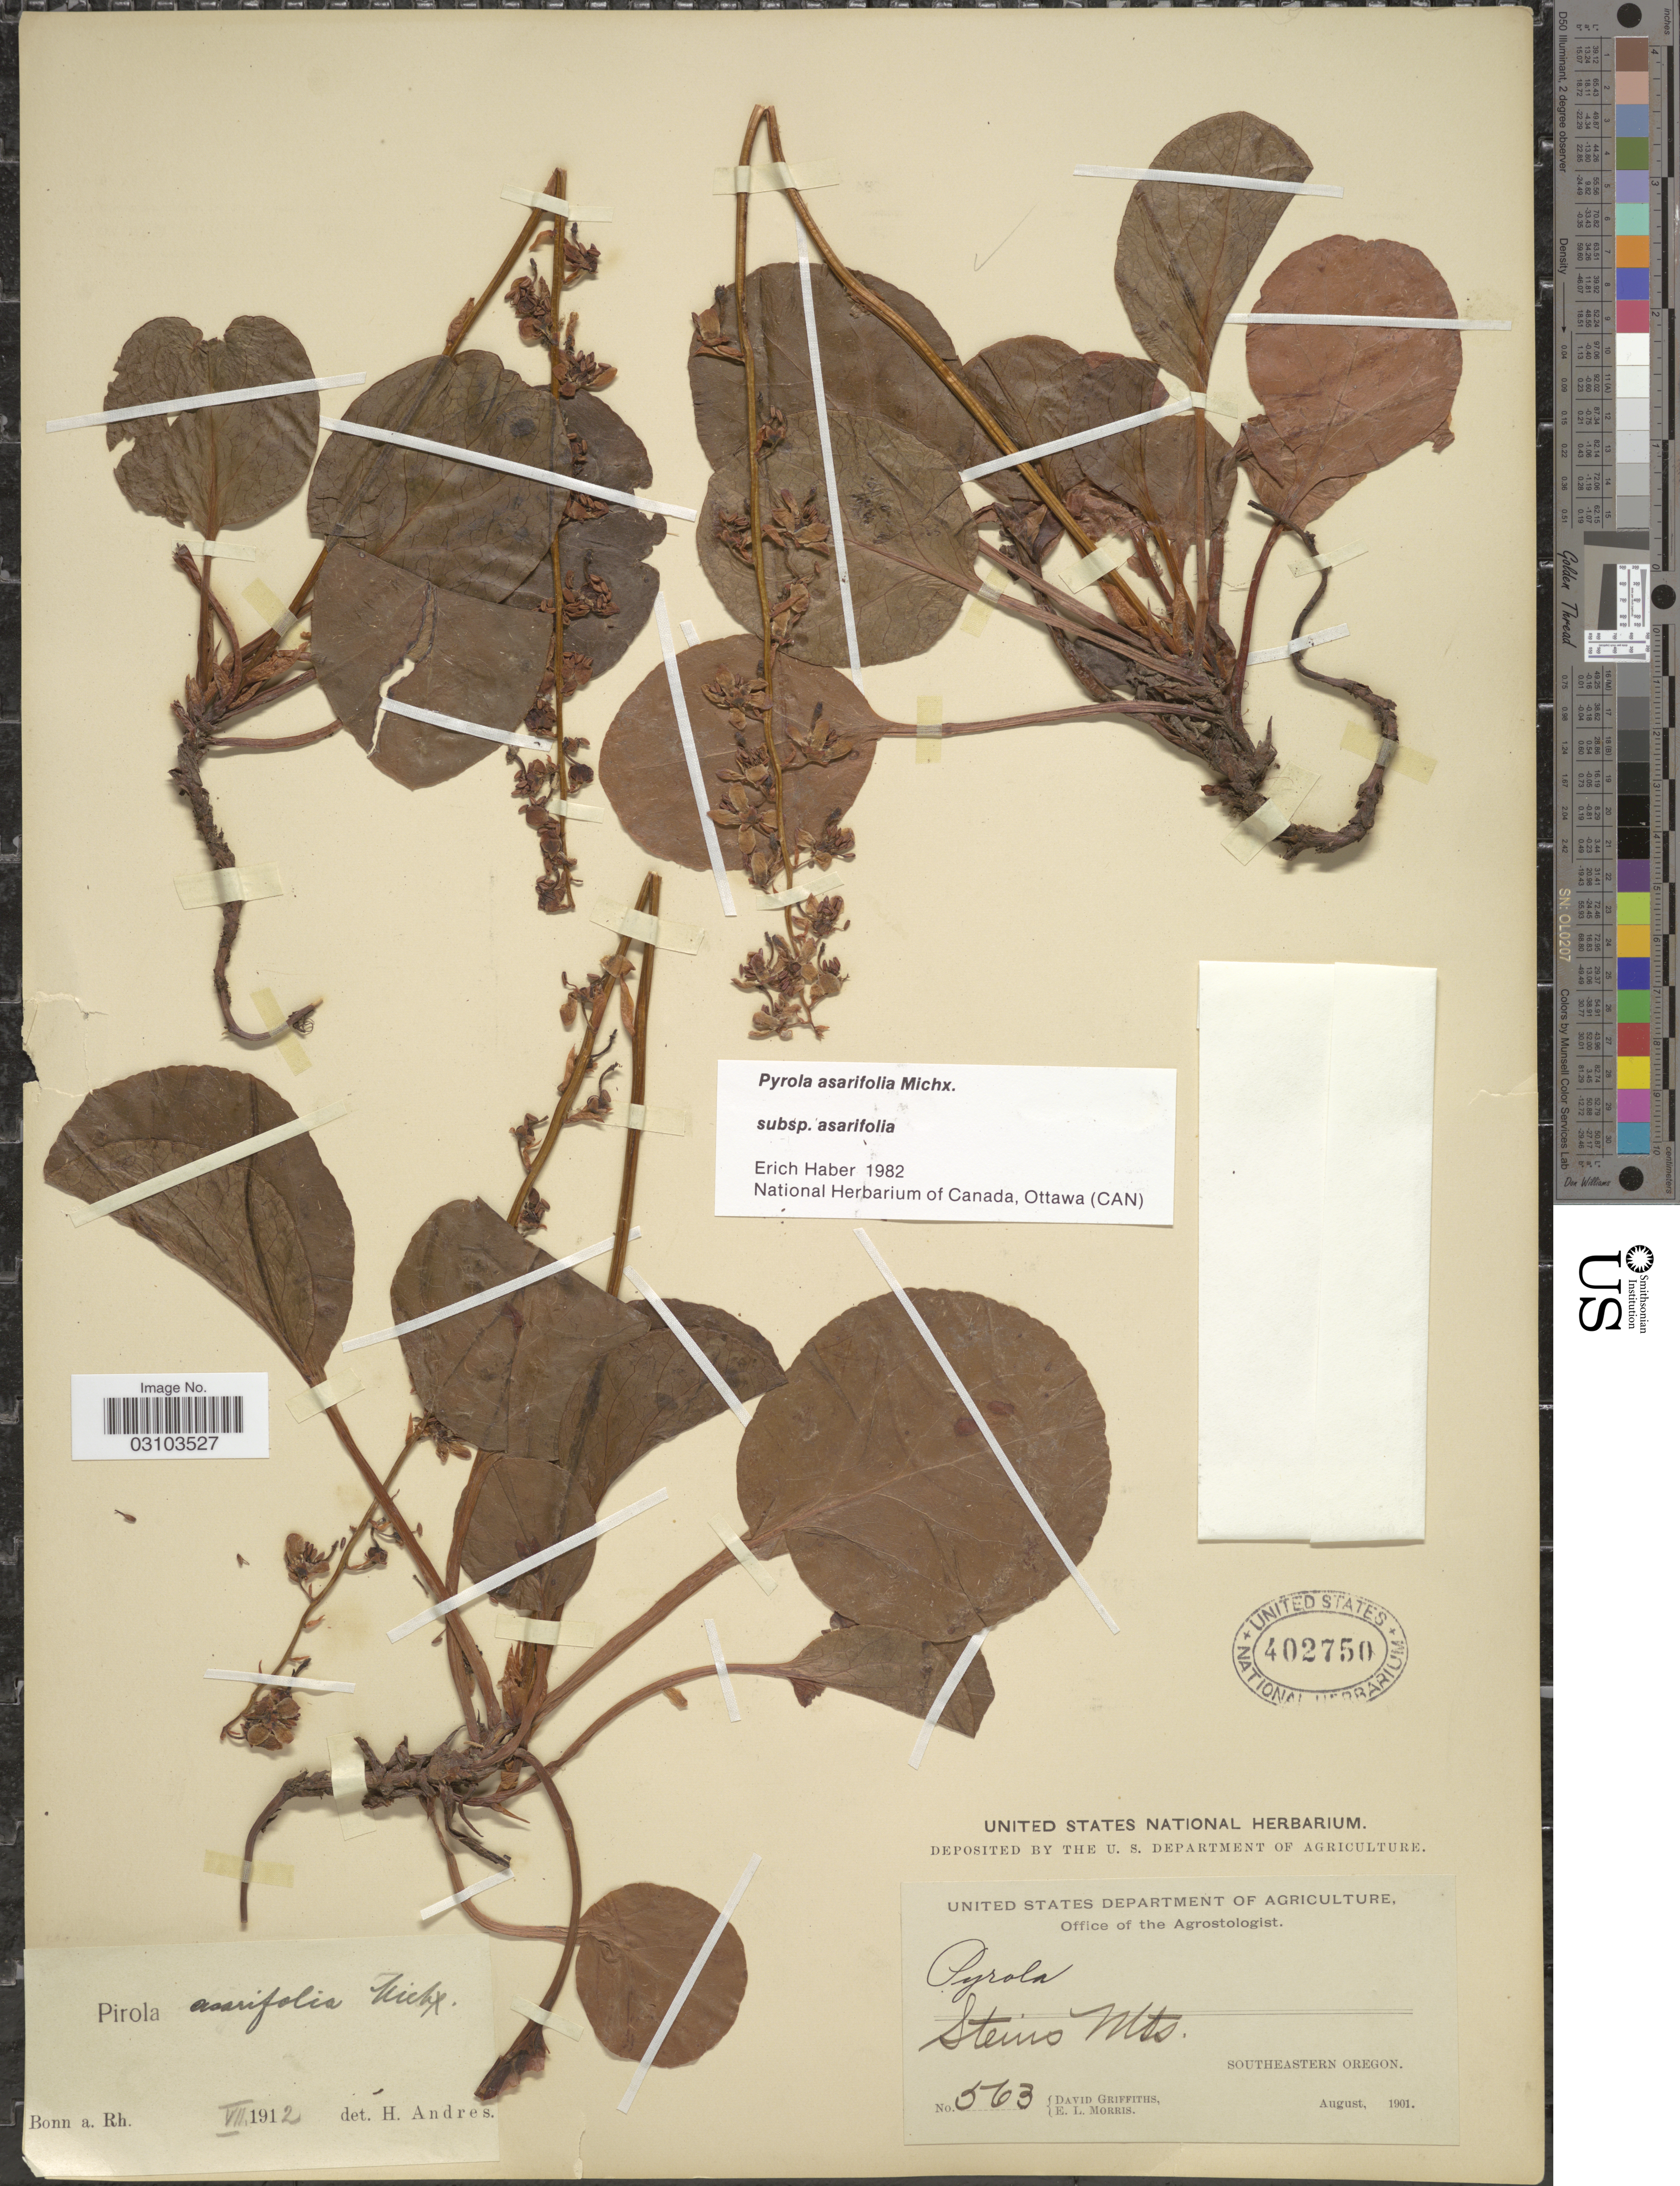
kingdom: Plantae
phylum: Tracheophyta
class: Magnoliopsida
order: Ericales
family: Ericaceae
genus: Pyrola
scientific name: Pyrola asarifolia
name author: Michx.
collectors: D. Griffiths & E. Morris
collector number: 563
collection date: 1901-08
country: United States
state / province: Oregon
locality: Steins [Steens] Mts., Southeastern Oregon.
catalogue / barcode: US 402750